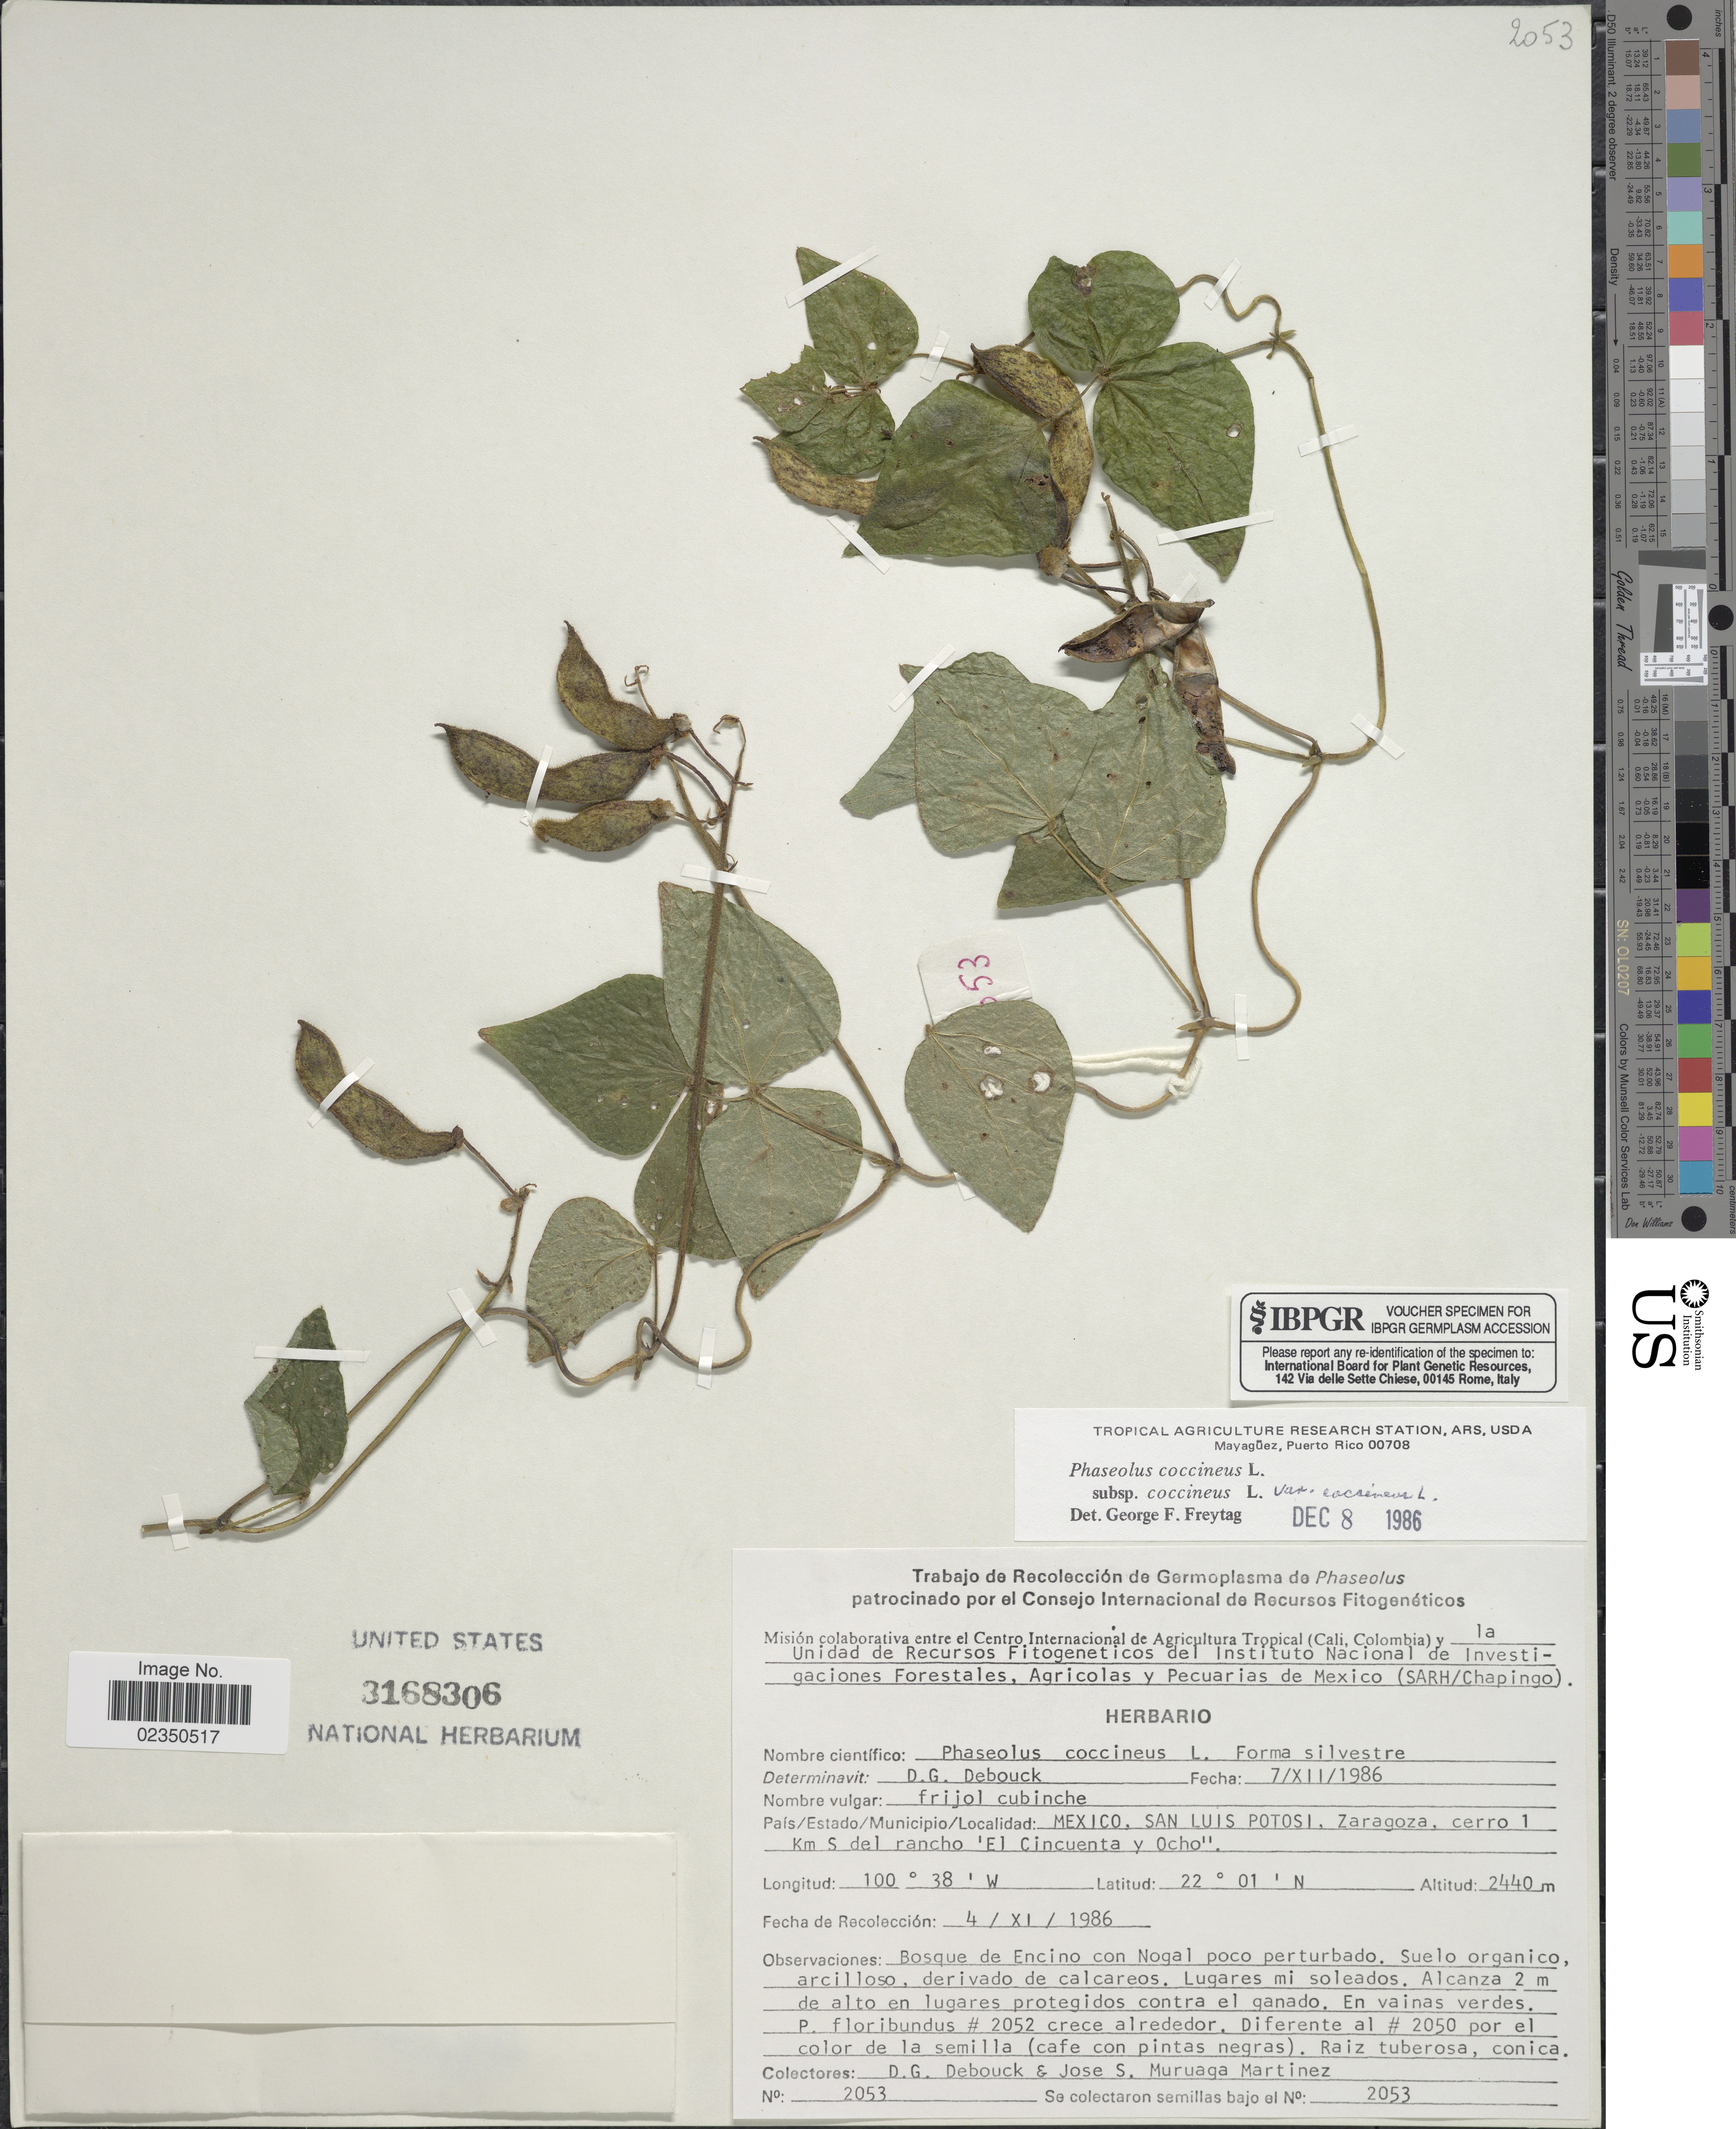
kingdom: Plantae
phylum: Tracheophyta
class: Magnoliopsida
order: Fabales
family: Fabaceae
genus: Phaseolus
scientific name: Phaseolus coccineus subsp. coccineus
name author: L.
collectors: D. Debouck & J. Muruaga Martinez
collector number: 2053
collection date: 1986-11-04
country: Mexico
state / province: San Luis Potosí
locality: Zaragoza, cerro 1 Km S del rancho El Cincuenta y Ocho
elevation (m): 2440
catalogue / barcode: US 3168306